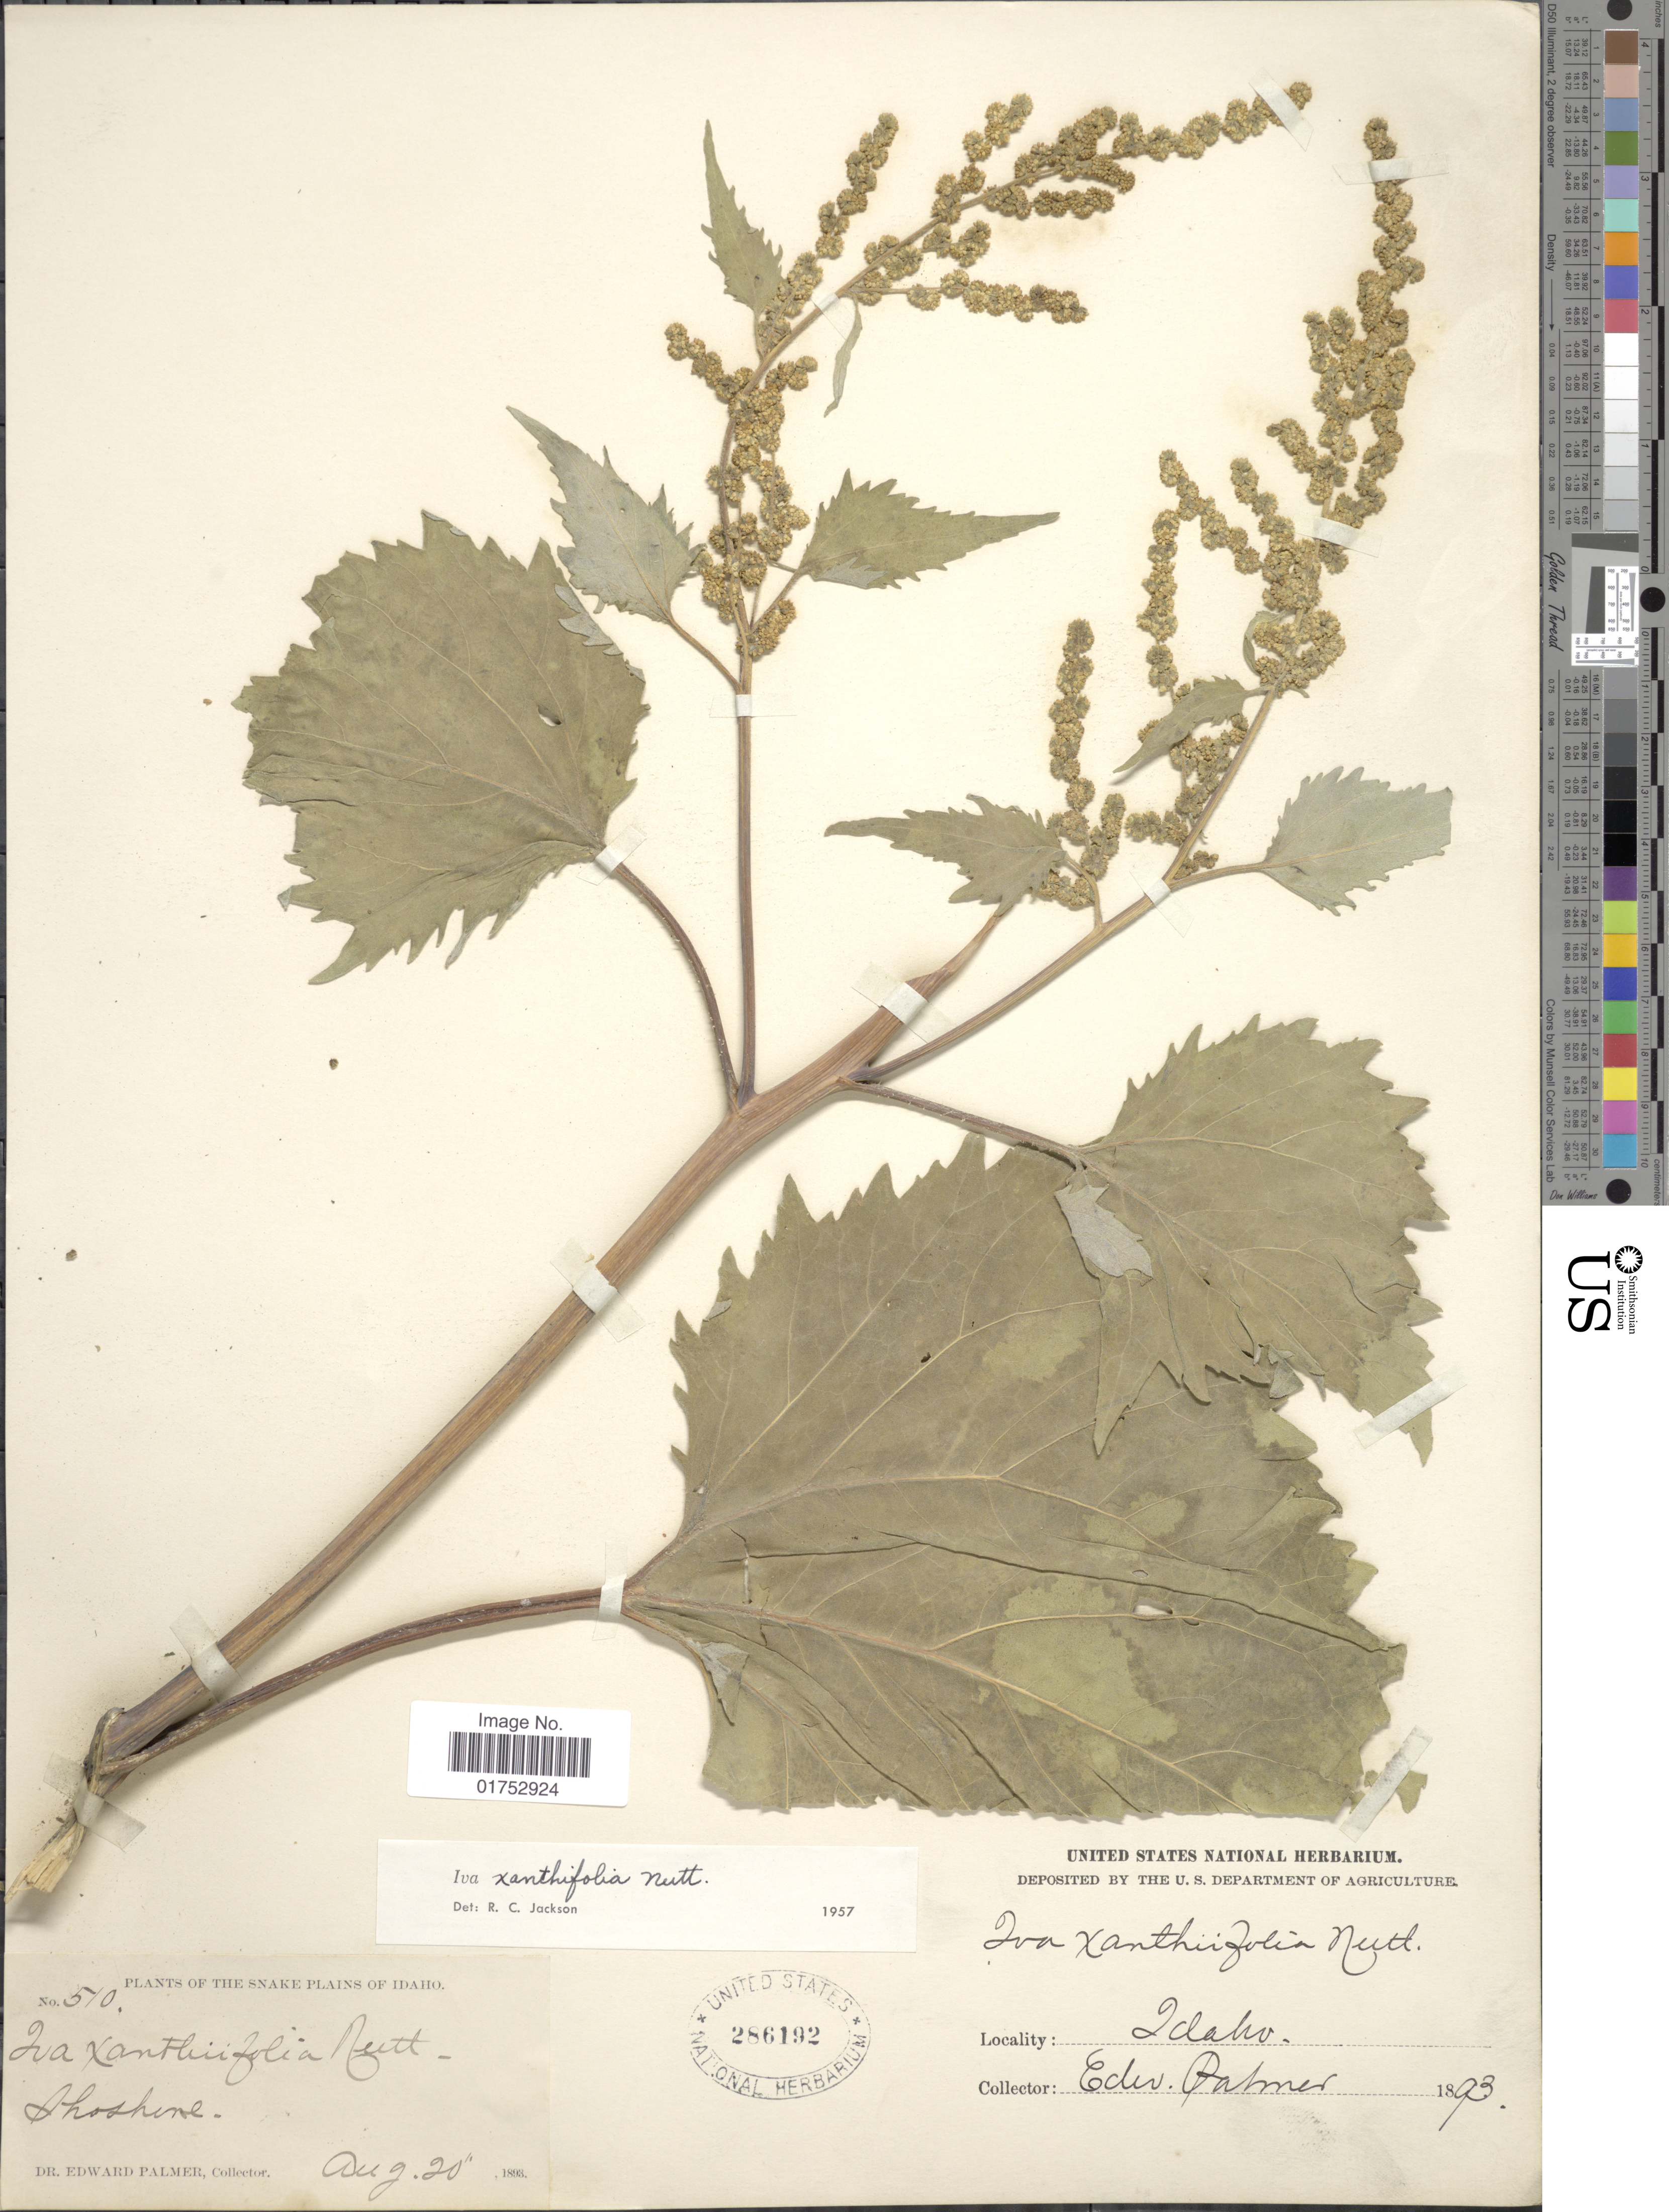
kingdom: Plantae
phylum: Tracheophyta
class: Magnoliopsida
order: Asterales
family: Asteraceae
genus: Iva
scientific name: Iva xanthifolia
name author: Nutt.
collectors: E. Palmer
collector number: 510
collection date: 1893-08-20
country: United States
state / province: Idaho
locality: Snake Plains, Shoshone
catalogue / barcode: US 286192